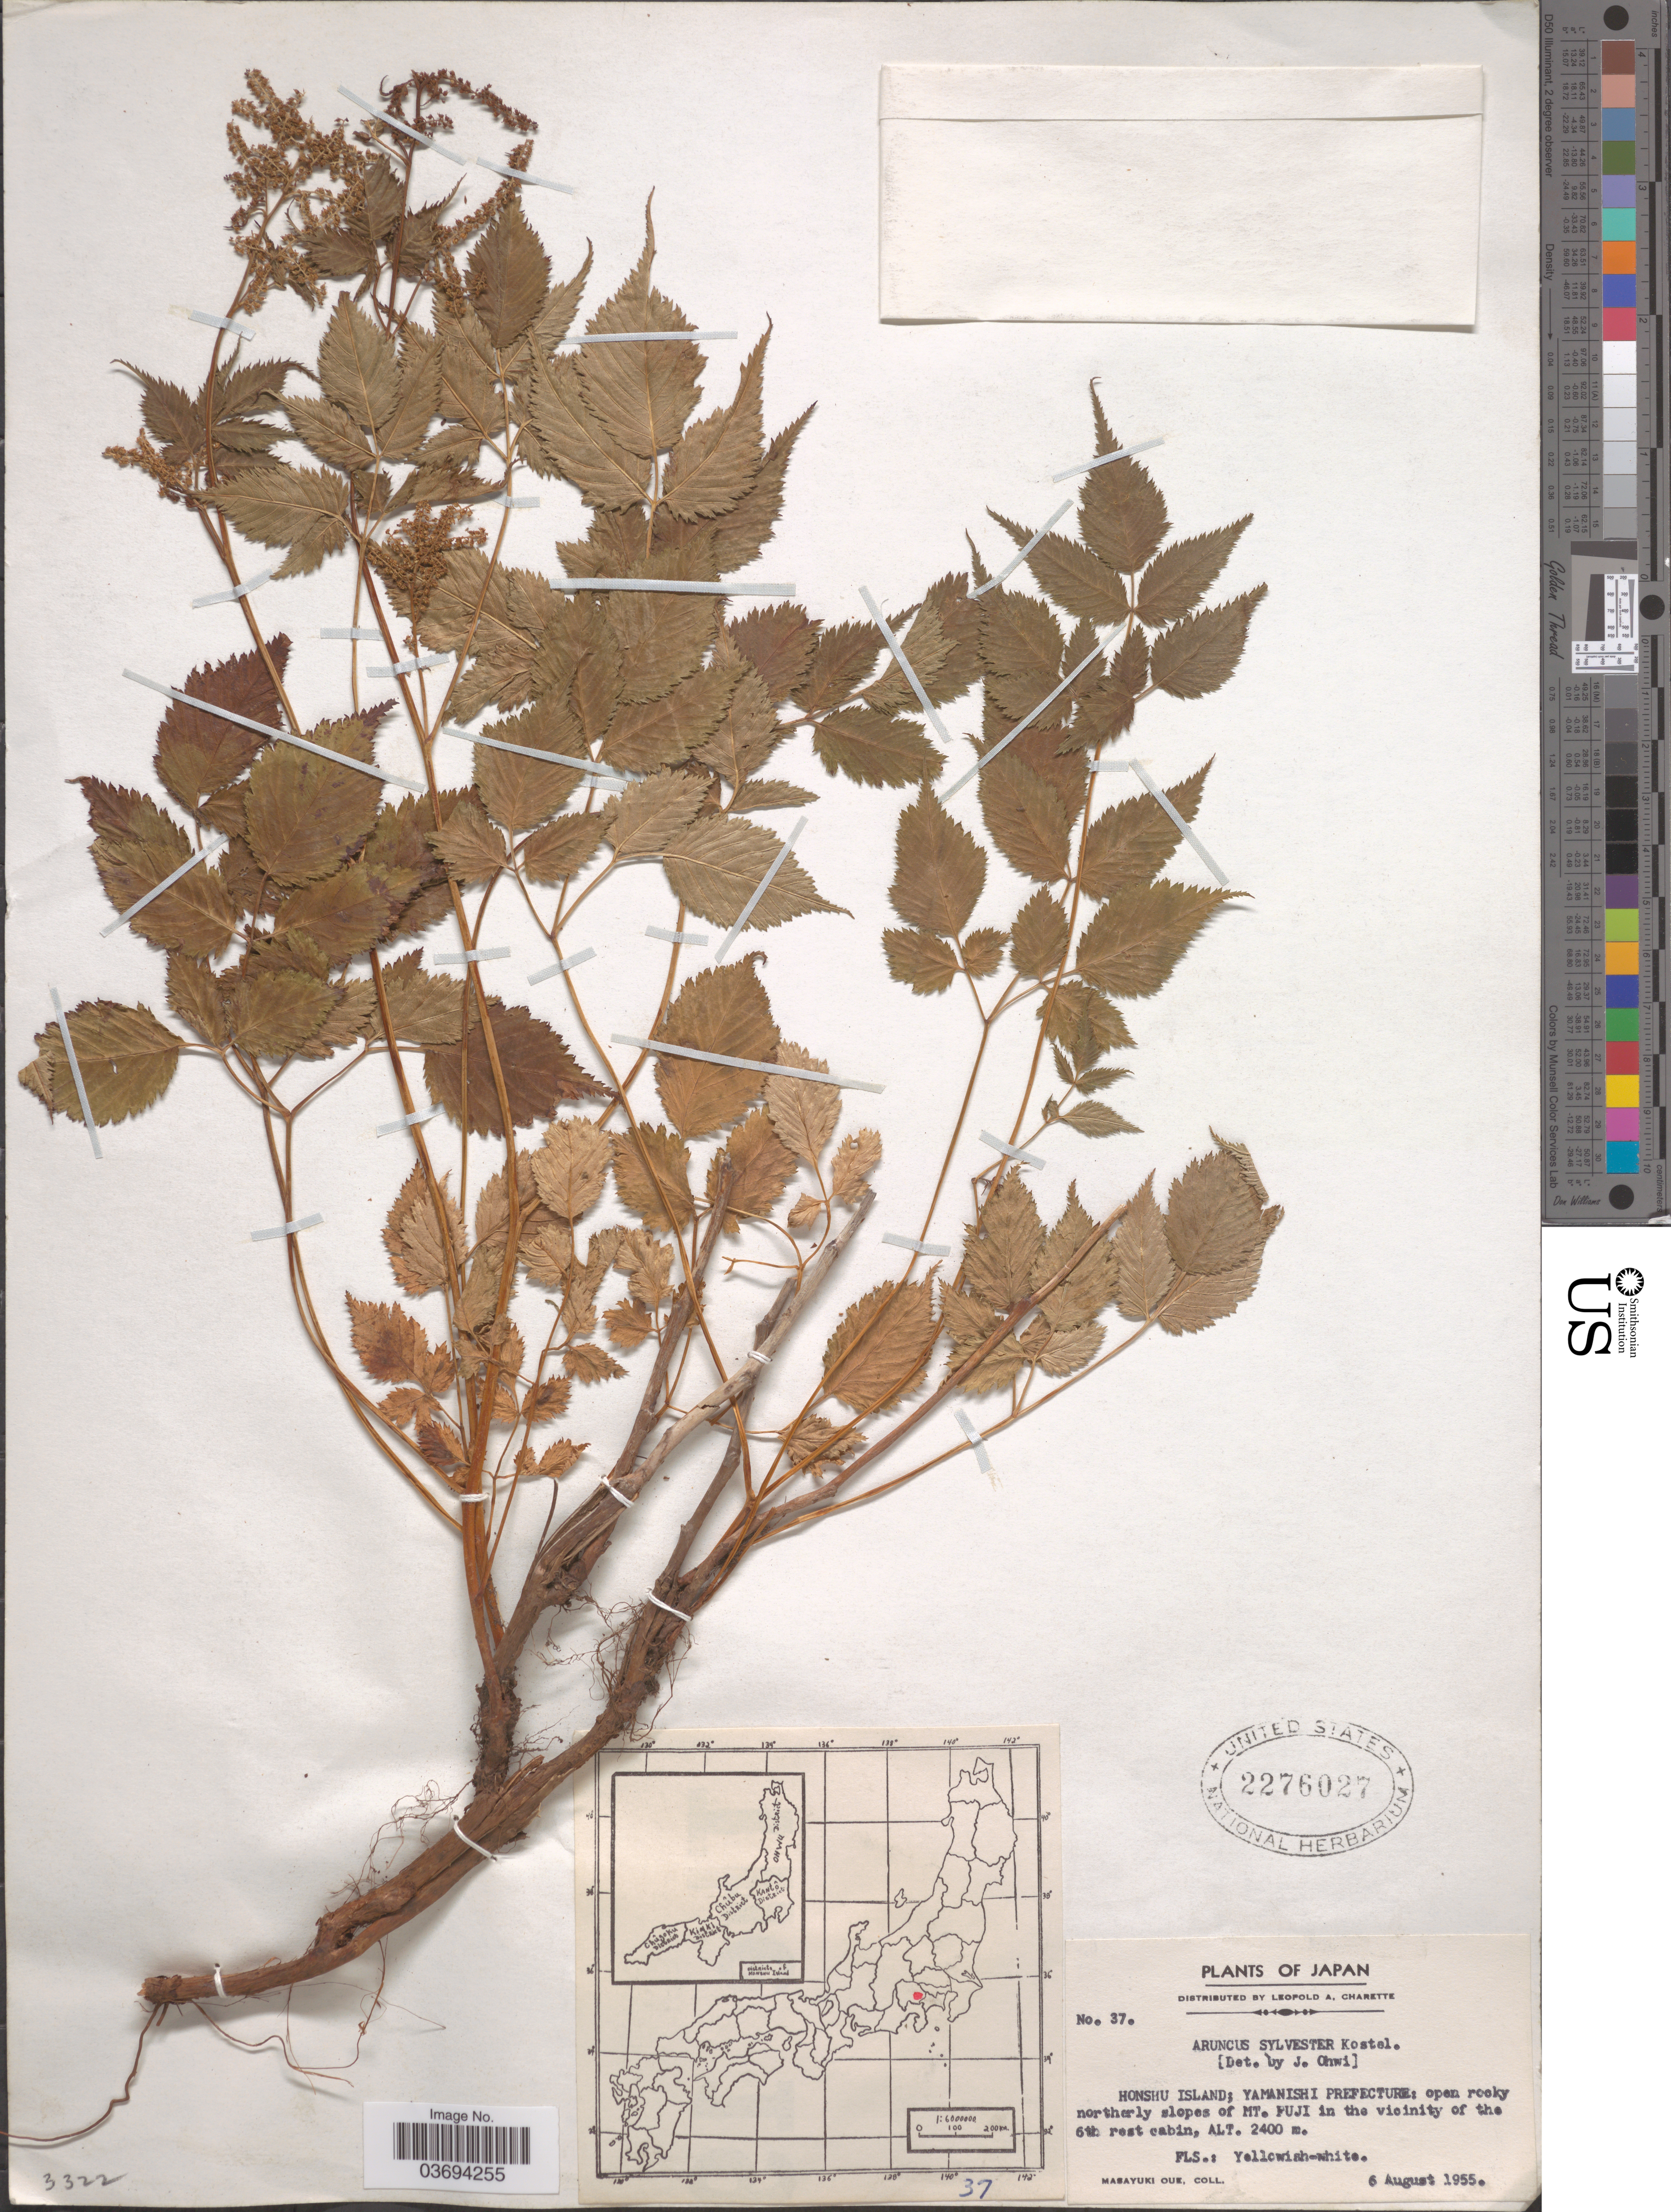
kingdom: Plantae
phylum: Tracheophyta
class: Magnoliopsida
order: Rosales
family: Rosaceae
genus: Aruncus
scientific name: Aruncus sylvester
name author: Kostel. ex Maxim.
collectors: M. Oue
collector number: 37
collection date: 1955-08-06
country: Japan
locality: Honshu Island; Yamanishi Prefecture: open rocky northerly slopes of Mt. Fuji in the vicinity of the 6th rest cabin.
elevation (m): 2400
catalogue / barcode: US 2276027